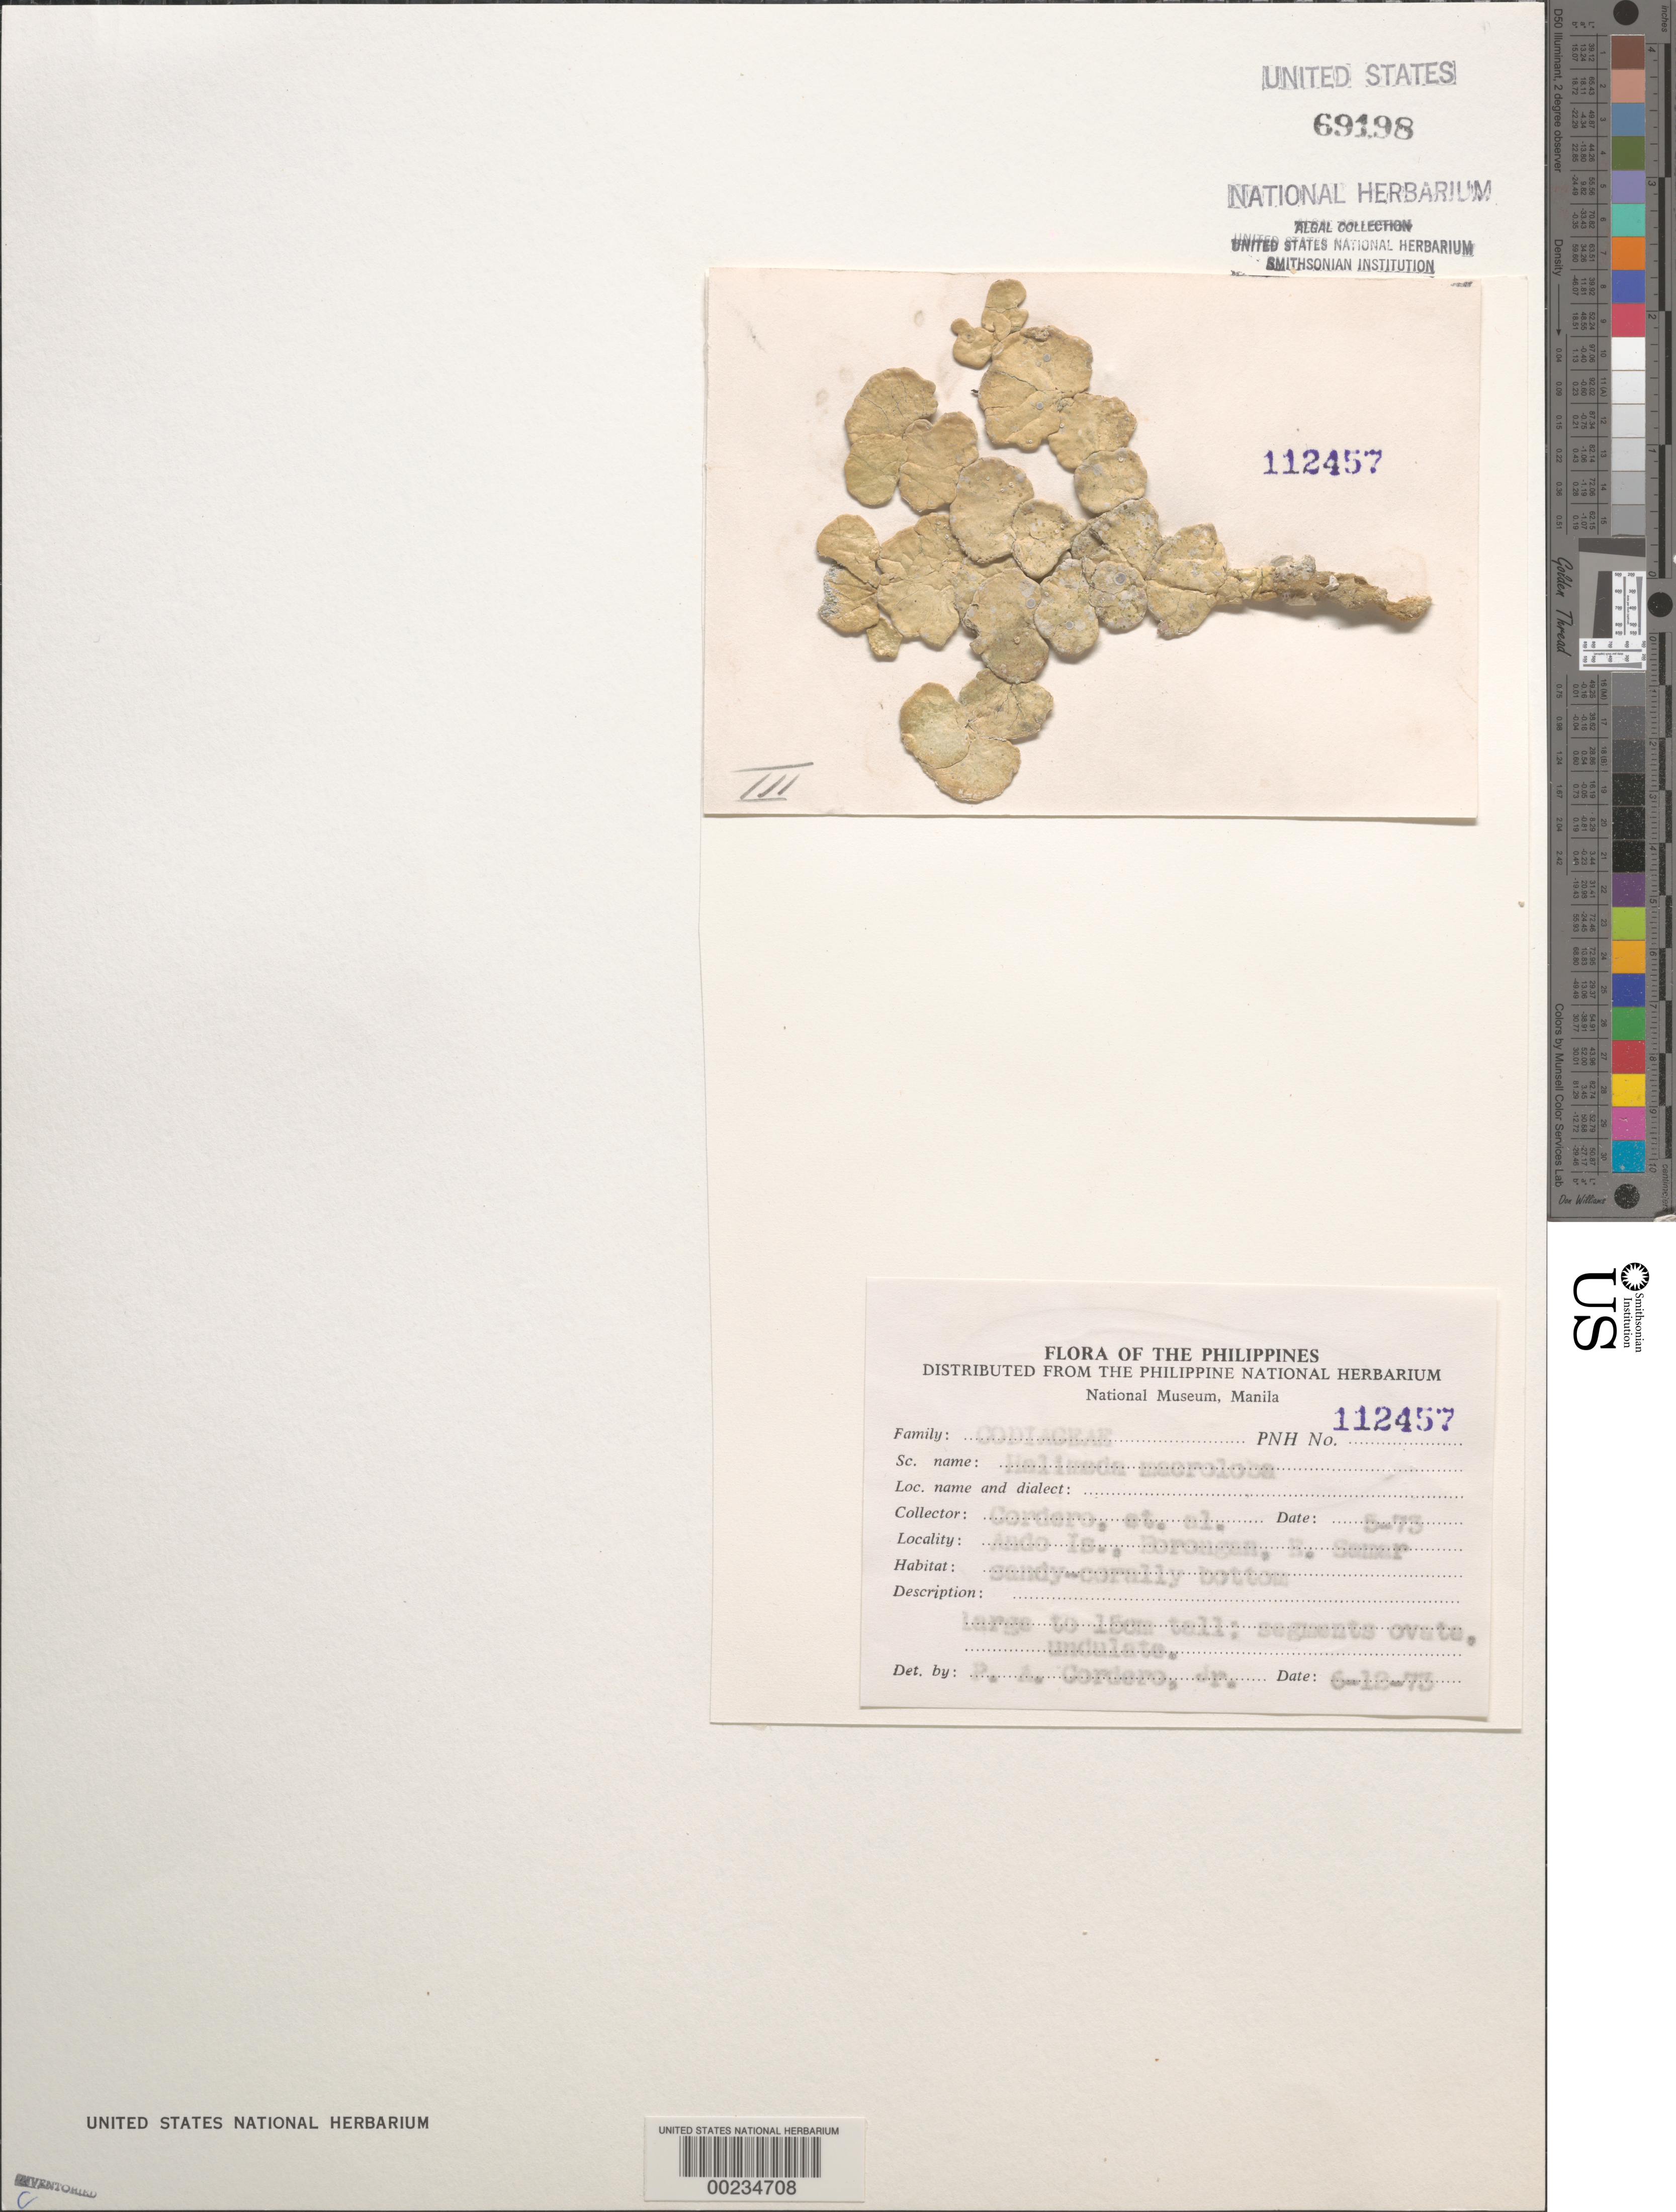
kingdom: Plantae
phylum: Chlorophyta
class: Ulvophyceae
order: Bryopsidales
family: Halimedaceae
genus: Halimeda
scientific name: Halimeda macroloba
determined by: Cordero, P. A., Jr.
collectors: P. A. Cordero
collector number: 112457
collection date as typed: May 1973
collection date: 1973-05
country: Philippines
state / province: Eastern Visayas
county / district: Eastern Samar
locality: Ando island, borongan, east samar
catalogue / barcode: US 69198